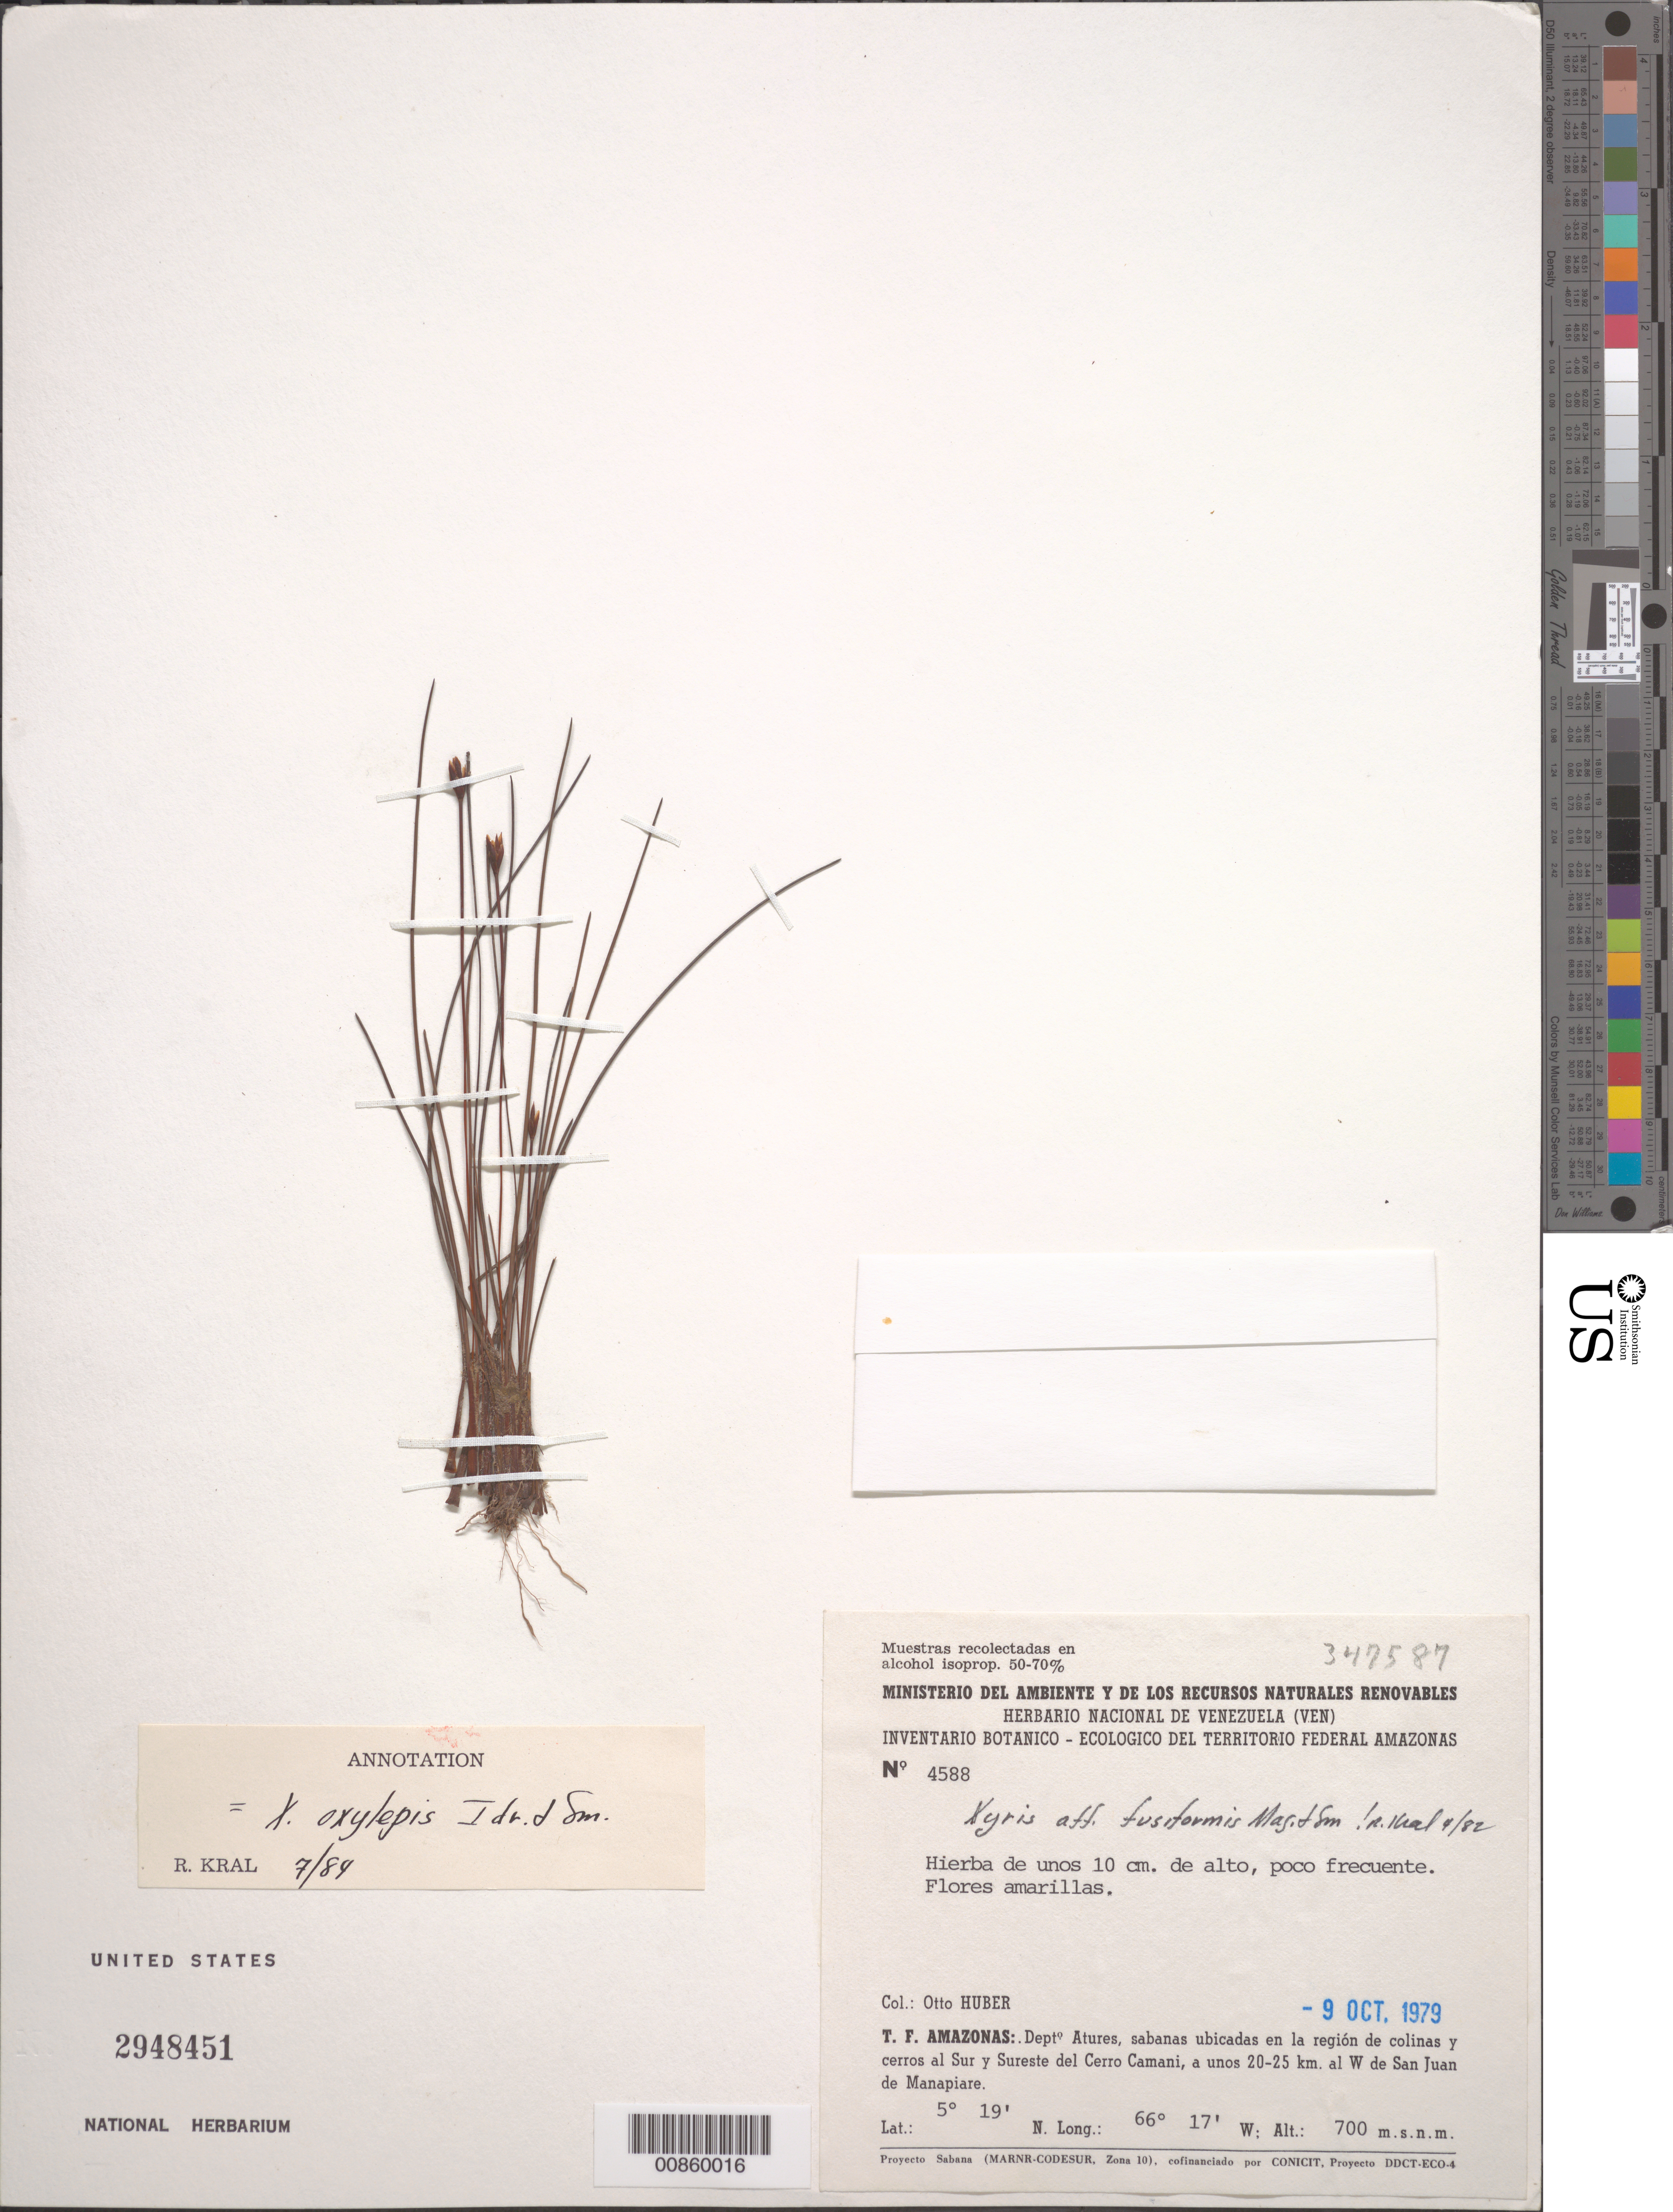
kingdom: Plantae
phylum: Tracheophyta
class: Liliopsida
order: Poales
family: Xyridaceae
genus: Xyris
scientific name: Xyris oxylepis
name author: Idrobo & L.B. Sm.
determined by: Kral, Robert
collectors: O. Huber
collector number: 4588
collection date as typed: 9-Oct-79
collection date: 1979-10-09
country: Venezuela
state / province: Amazonas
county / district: Atures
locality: Cerro Camani, S & SE del cerro, 20-25 km W de San Juan de Manapiare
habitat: Sabanas en la región de colinas y cerros.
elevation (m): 700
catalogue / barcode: US 2948451